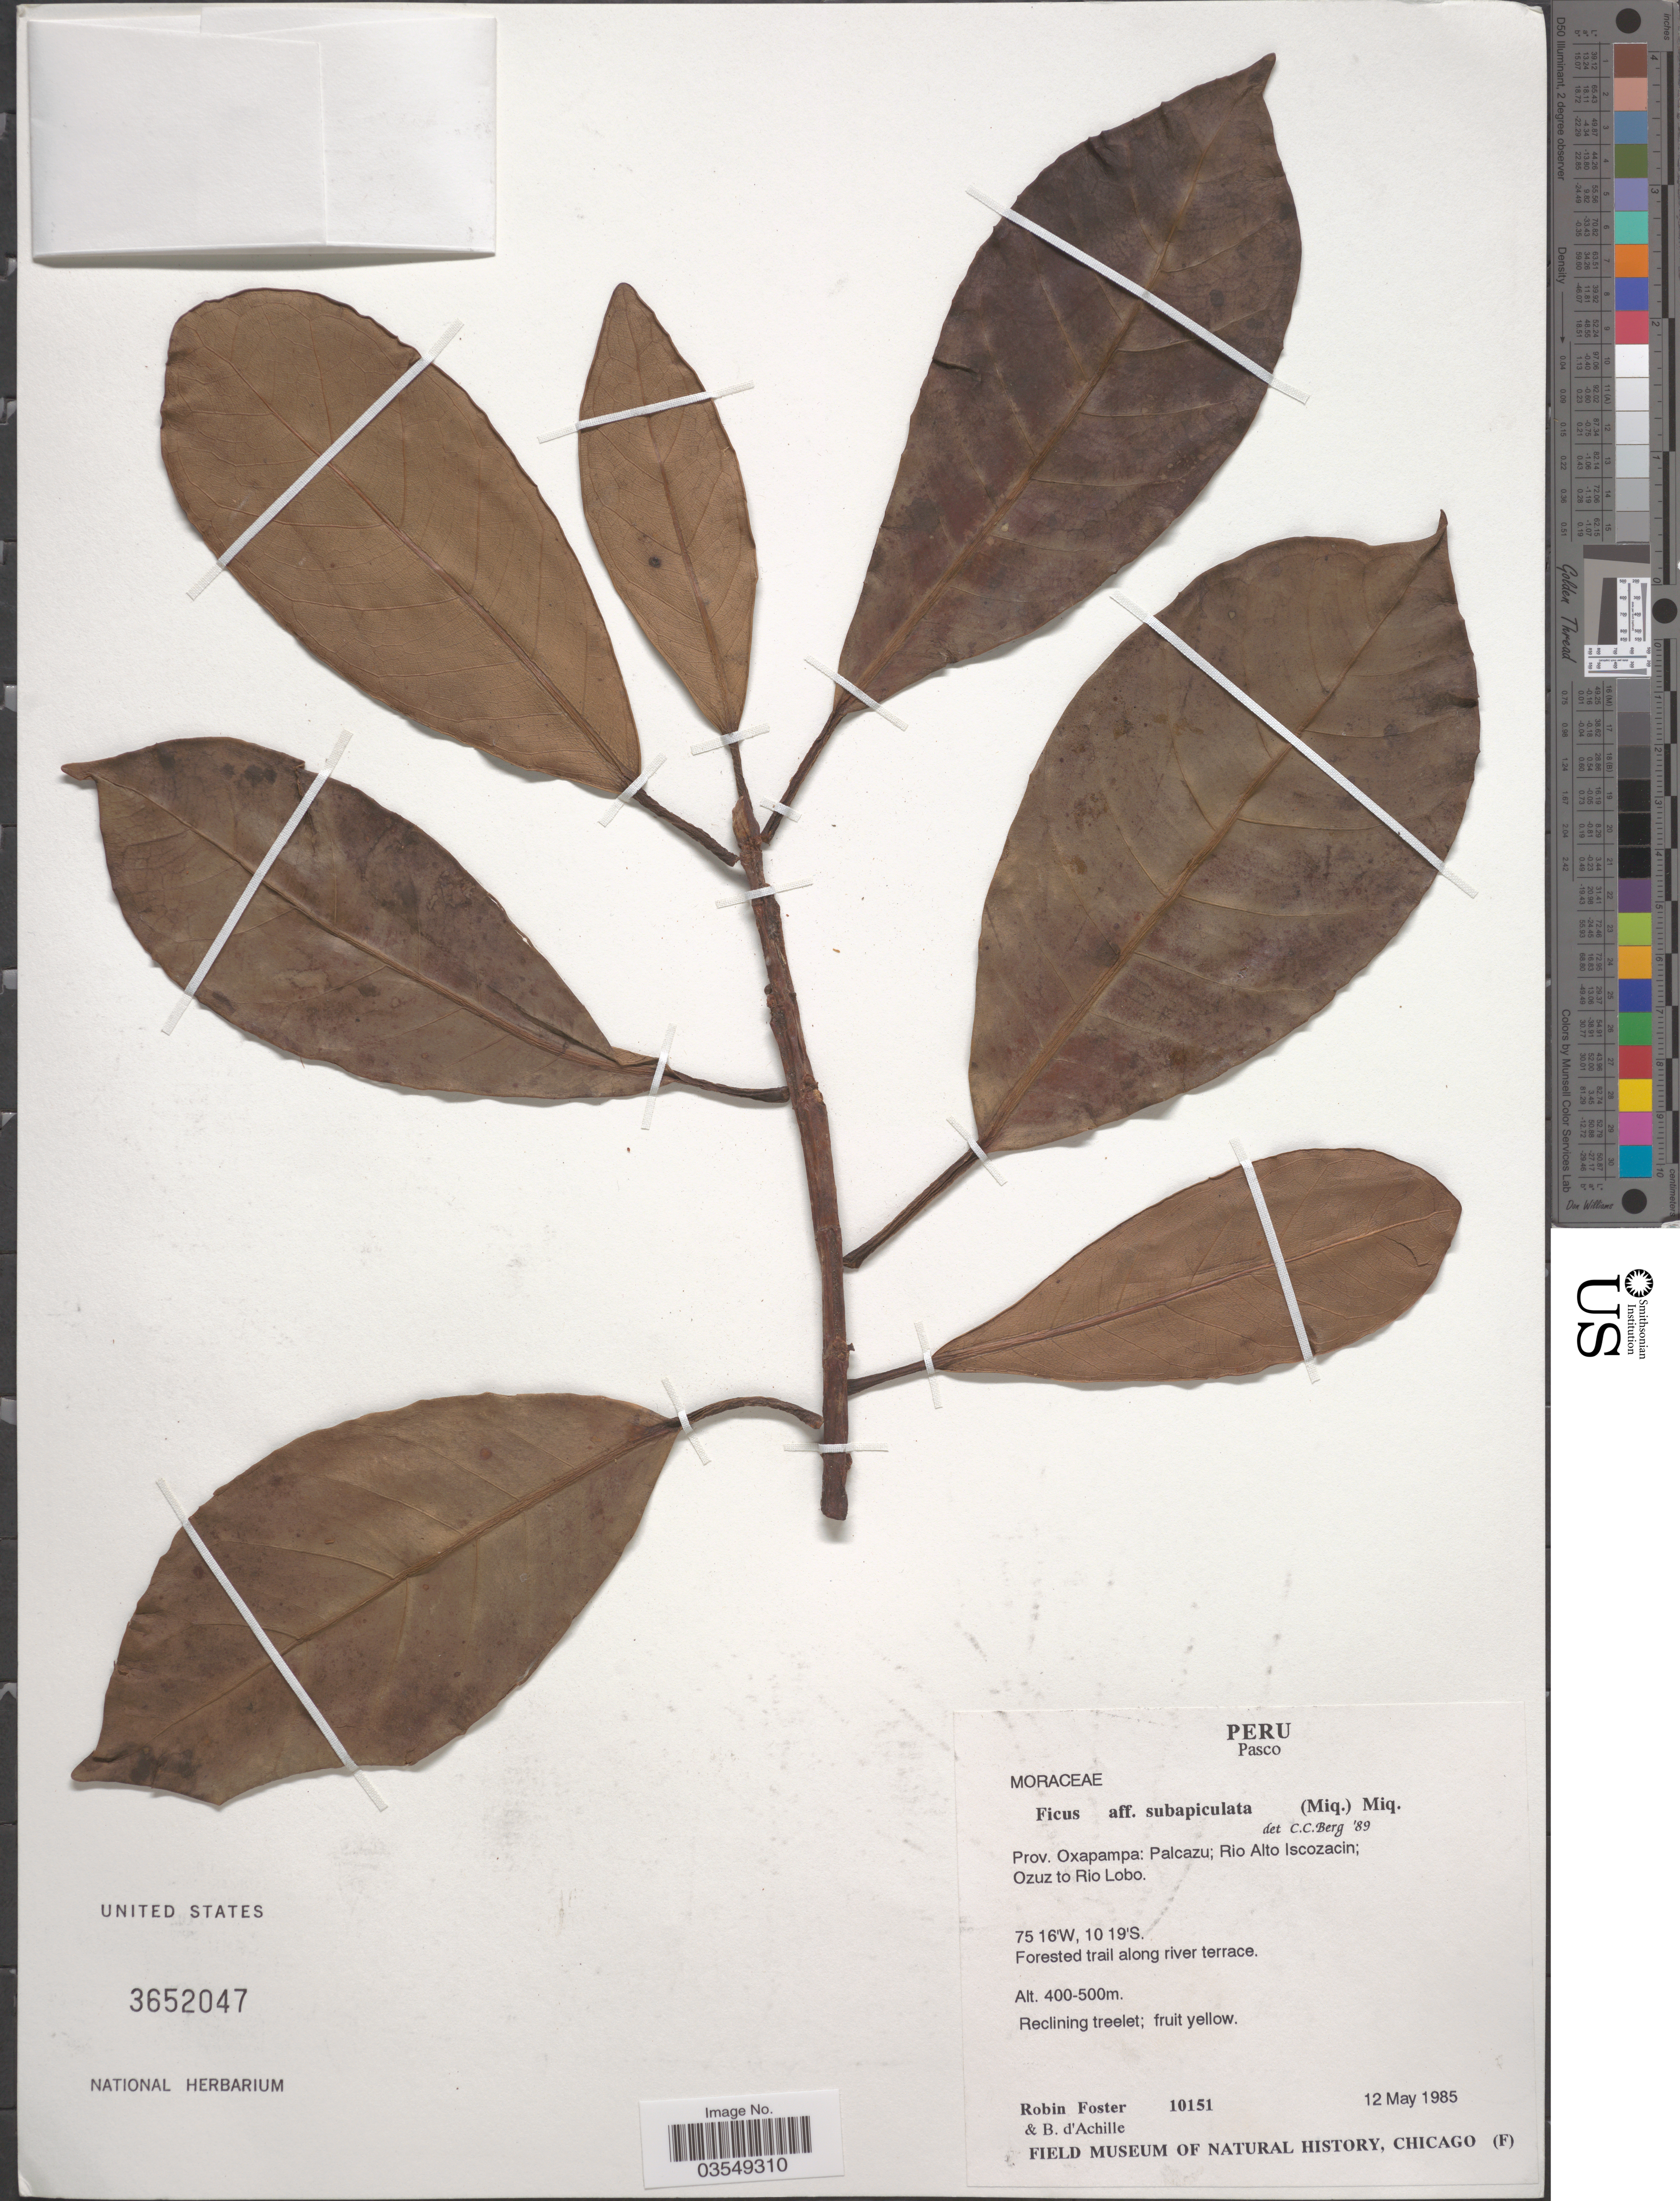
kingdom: Plantae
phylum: Tracheophyta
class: Magnoliopsida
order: Rosales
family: Moraceae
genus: Ficus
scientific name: Ficus subapiculata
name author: (Miq.) Miq.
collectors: R. B. Foster & B. d'Achille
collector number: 10151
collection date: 1985-05-12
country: Peru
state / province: Pasco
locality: Prov. Oxapampa: Palcazu; Rio Alto Iscozacin; Ozuz to Rio Lobo.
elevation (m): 400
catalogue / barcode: US 3652047